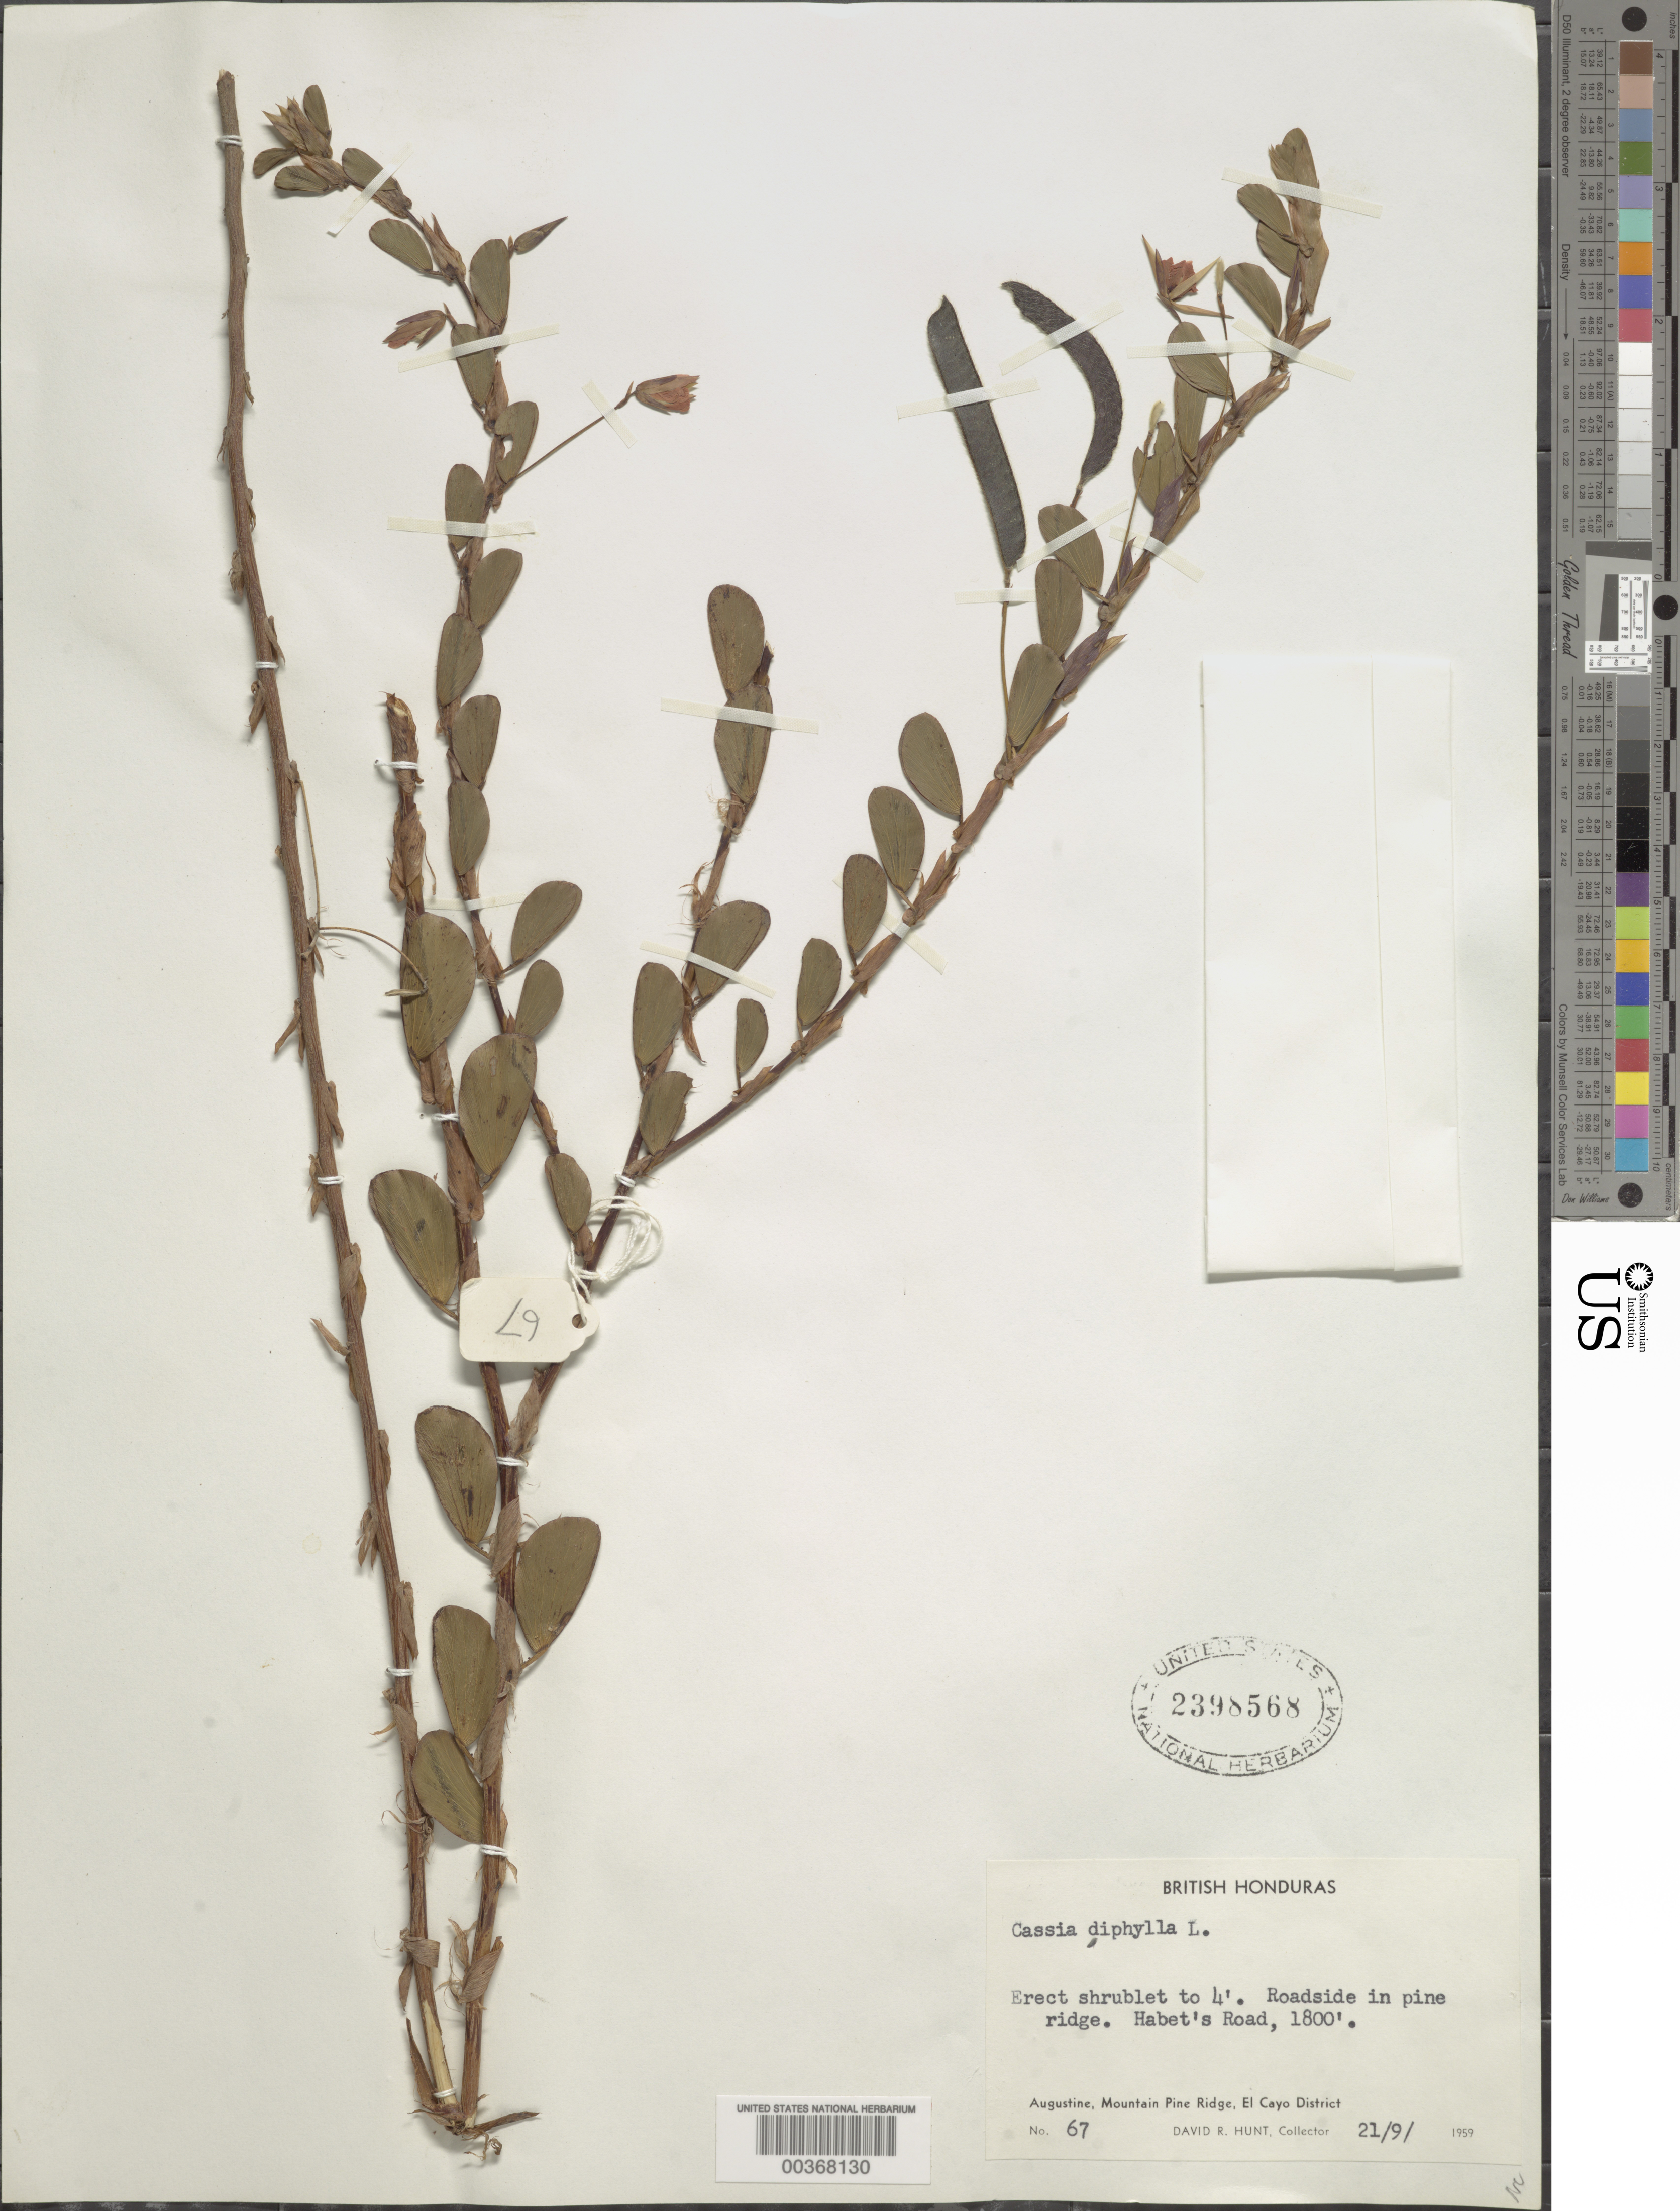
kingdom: Plantae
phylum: Tracheophyta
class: Magnoliopsida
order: Fabales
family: Fabaceae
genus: Chamaecrista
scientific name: Chamaecrista diphylla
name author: (L.) Greene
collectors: D. R. Hunt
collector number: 67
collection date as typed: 21 Sep 1959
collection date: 1959-09-21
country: Belize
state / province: Cayo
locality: Habet's Road; Augustine, Mountain Pine Ridge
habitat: Roadside in pine ridge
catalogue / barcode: US 2398568